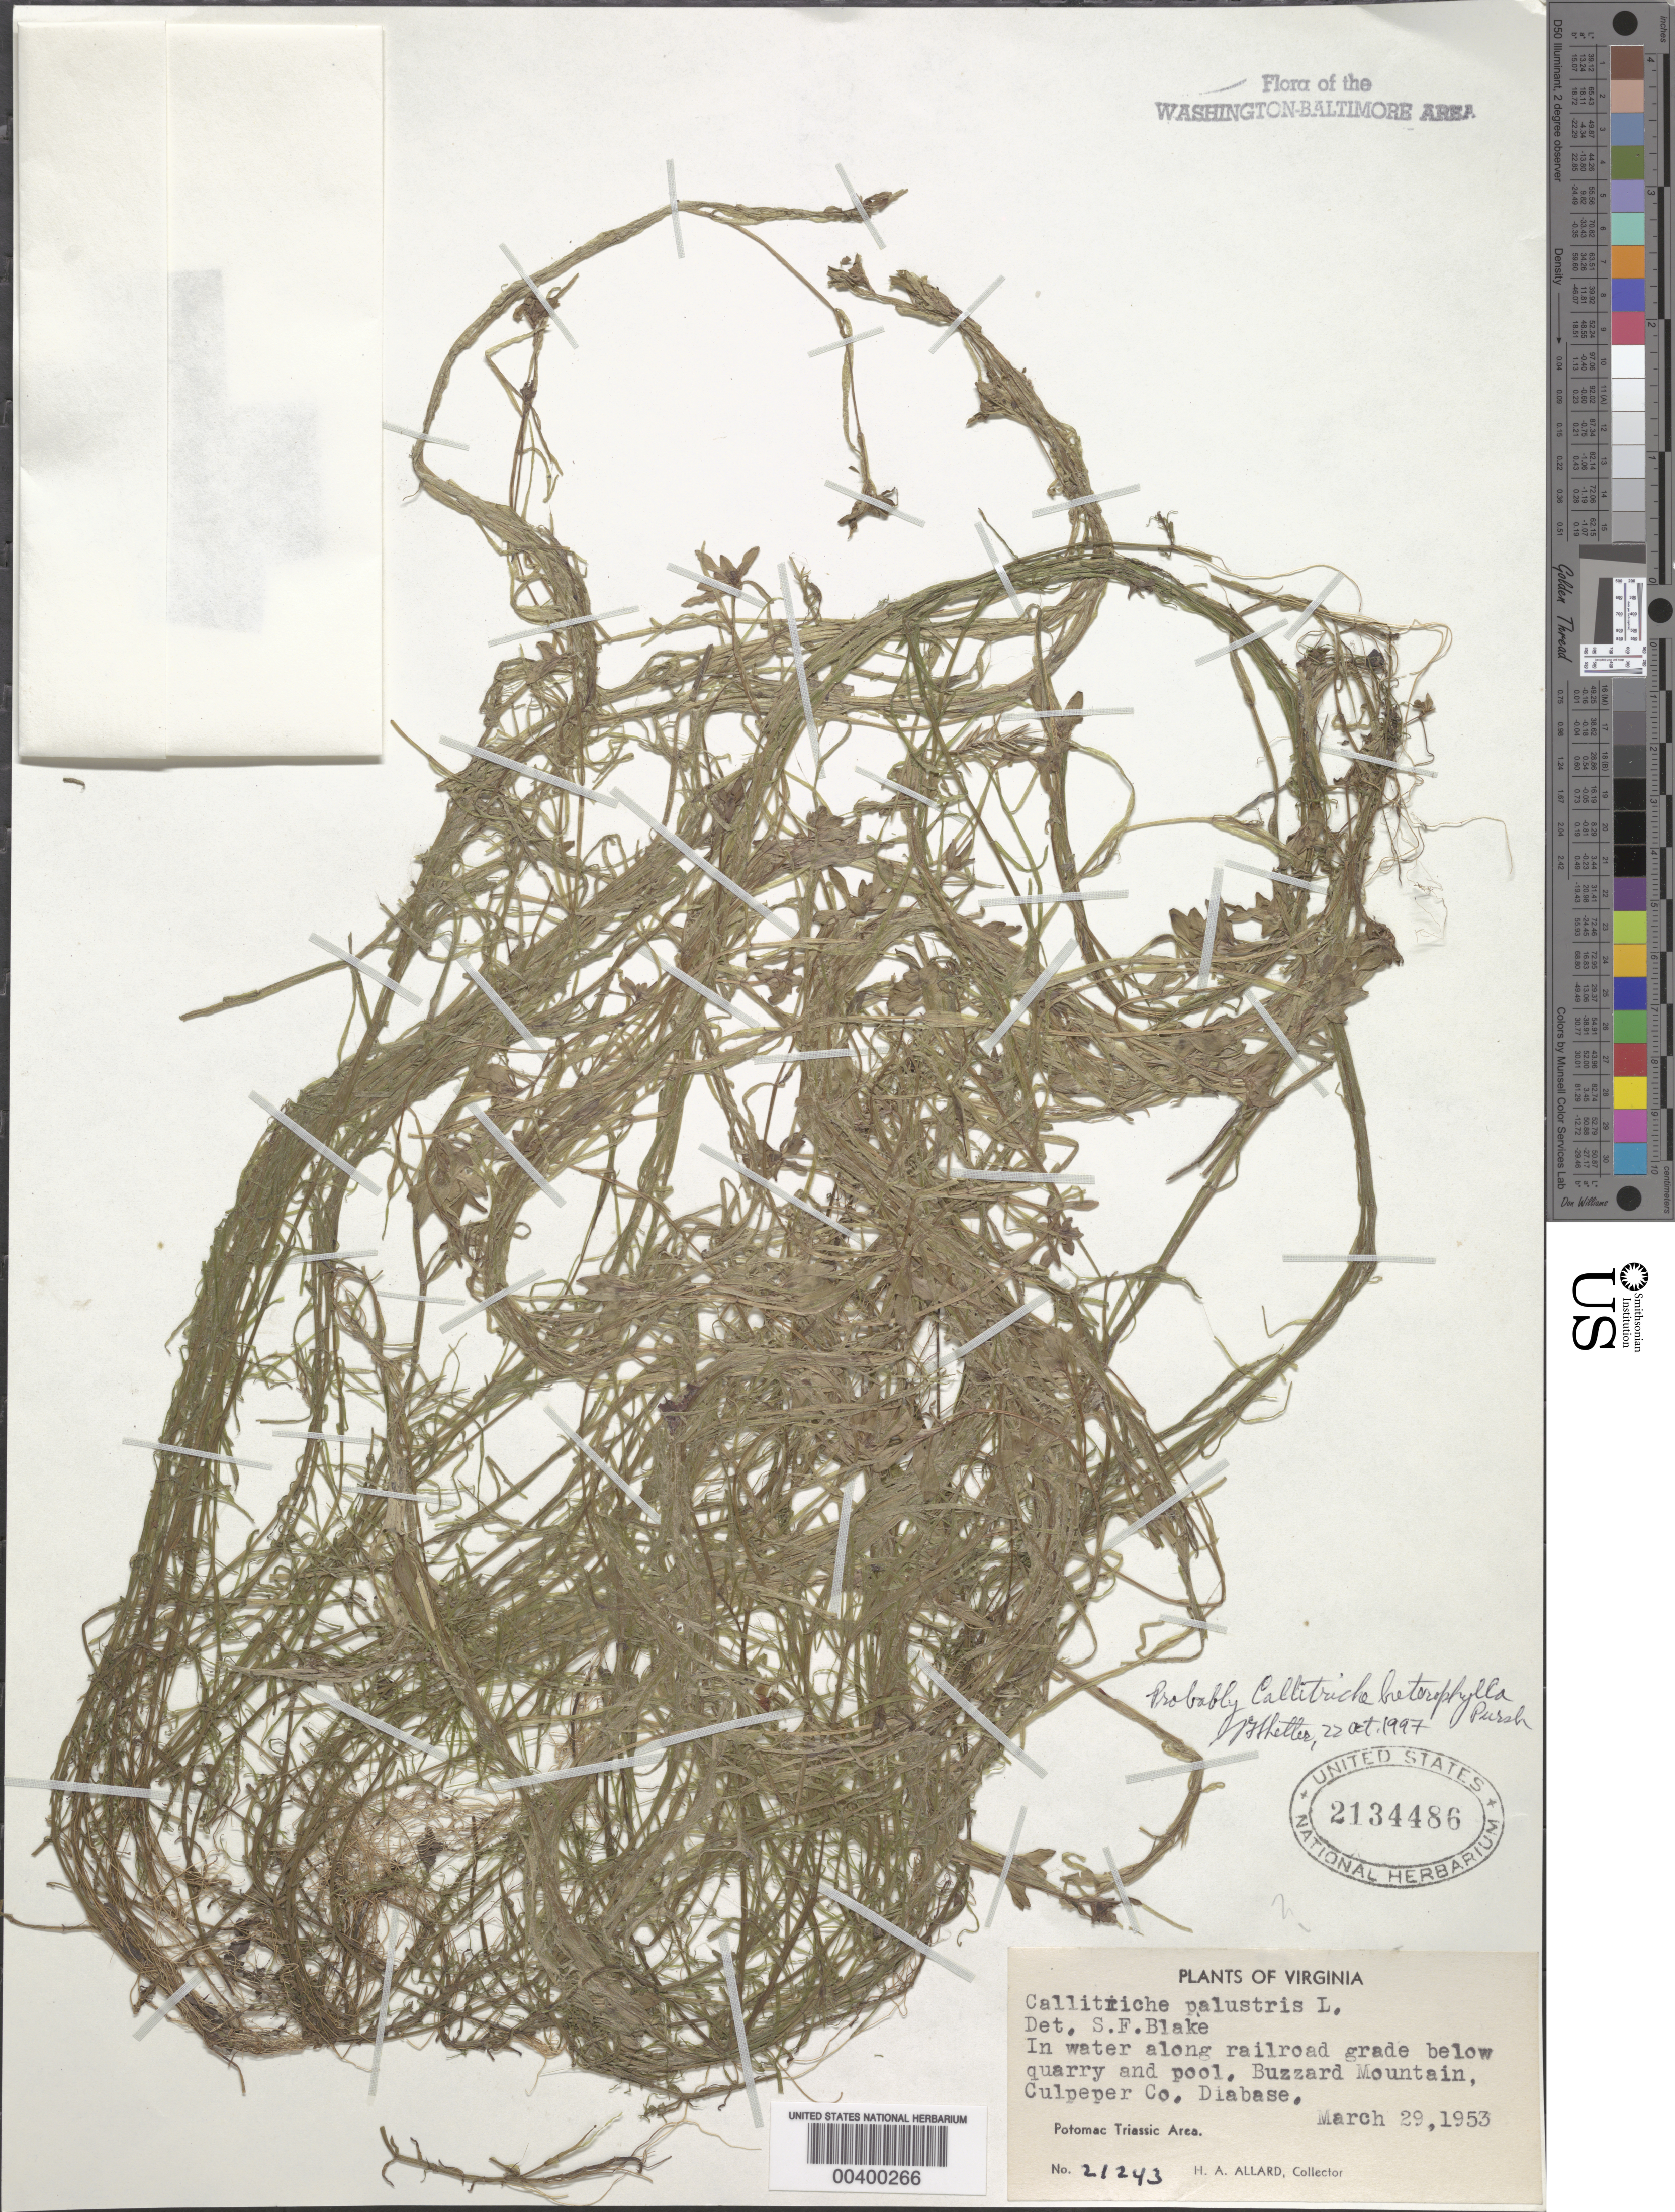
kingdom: Plantae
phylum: Tracheophyta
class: Magnoliopsida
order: Lamiales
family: Plantaginaceae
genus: Callitriche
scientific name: Callitriche heterophylla Pursh emend. Darby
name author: Pursh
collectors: H. A. Allard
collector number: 21243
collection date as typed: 29 Mar 1953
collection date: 1953-03-29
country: United States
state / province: Virginia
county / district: Culpeper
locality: Buzzard Mountain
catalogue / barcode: US 2134486